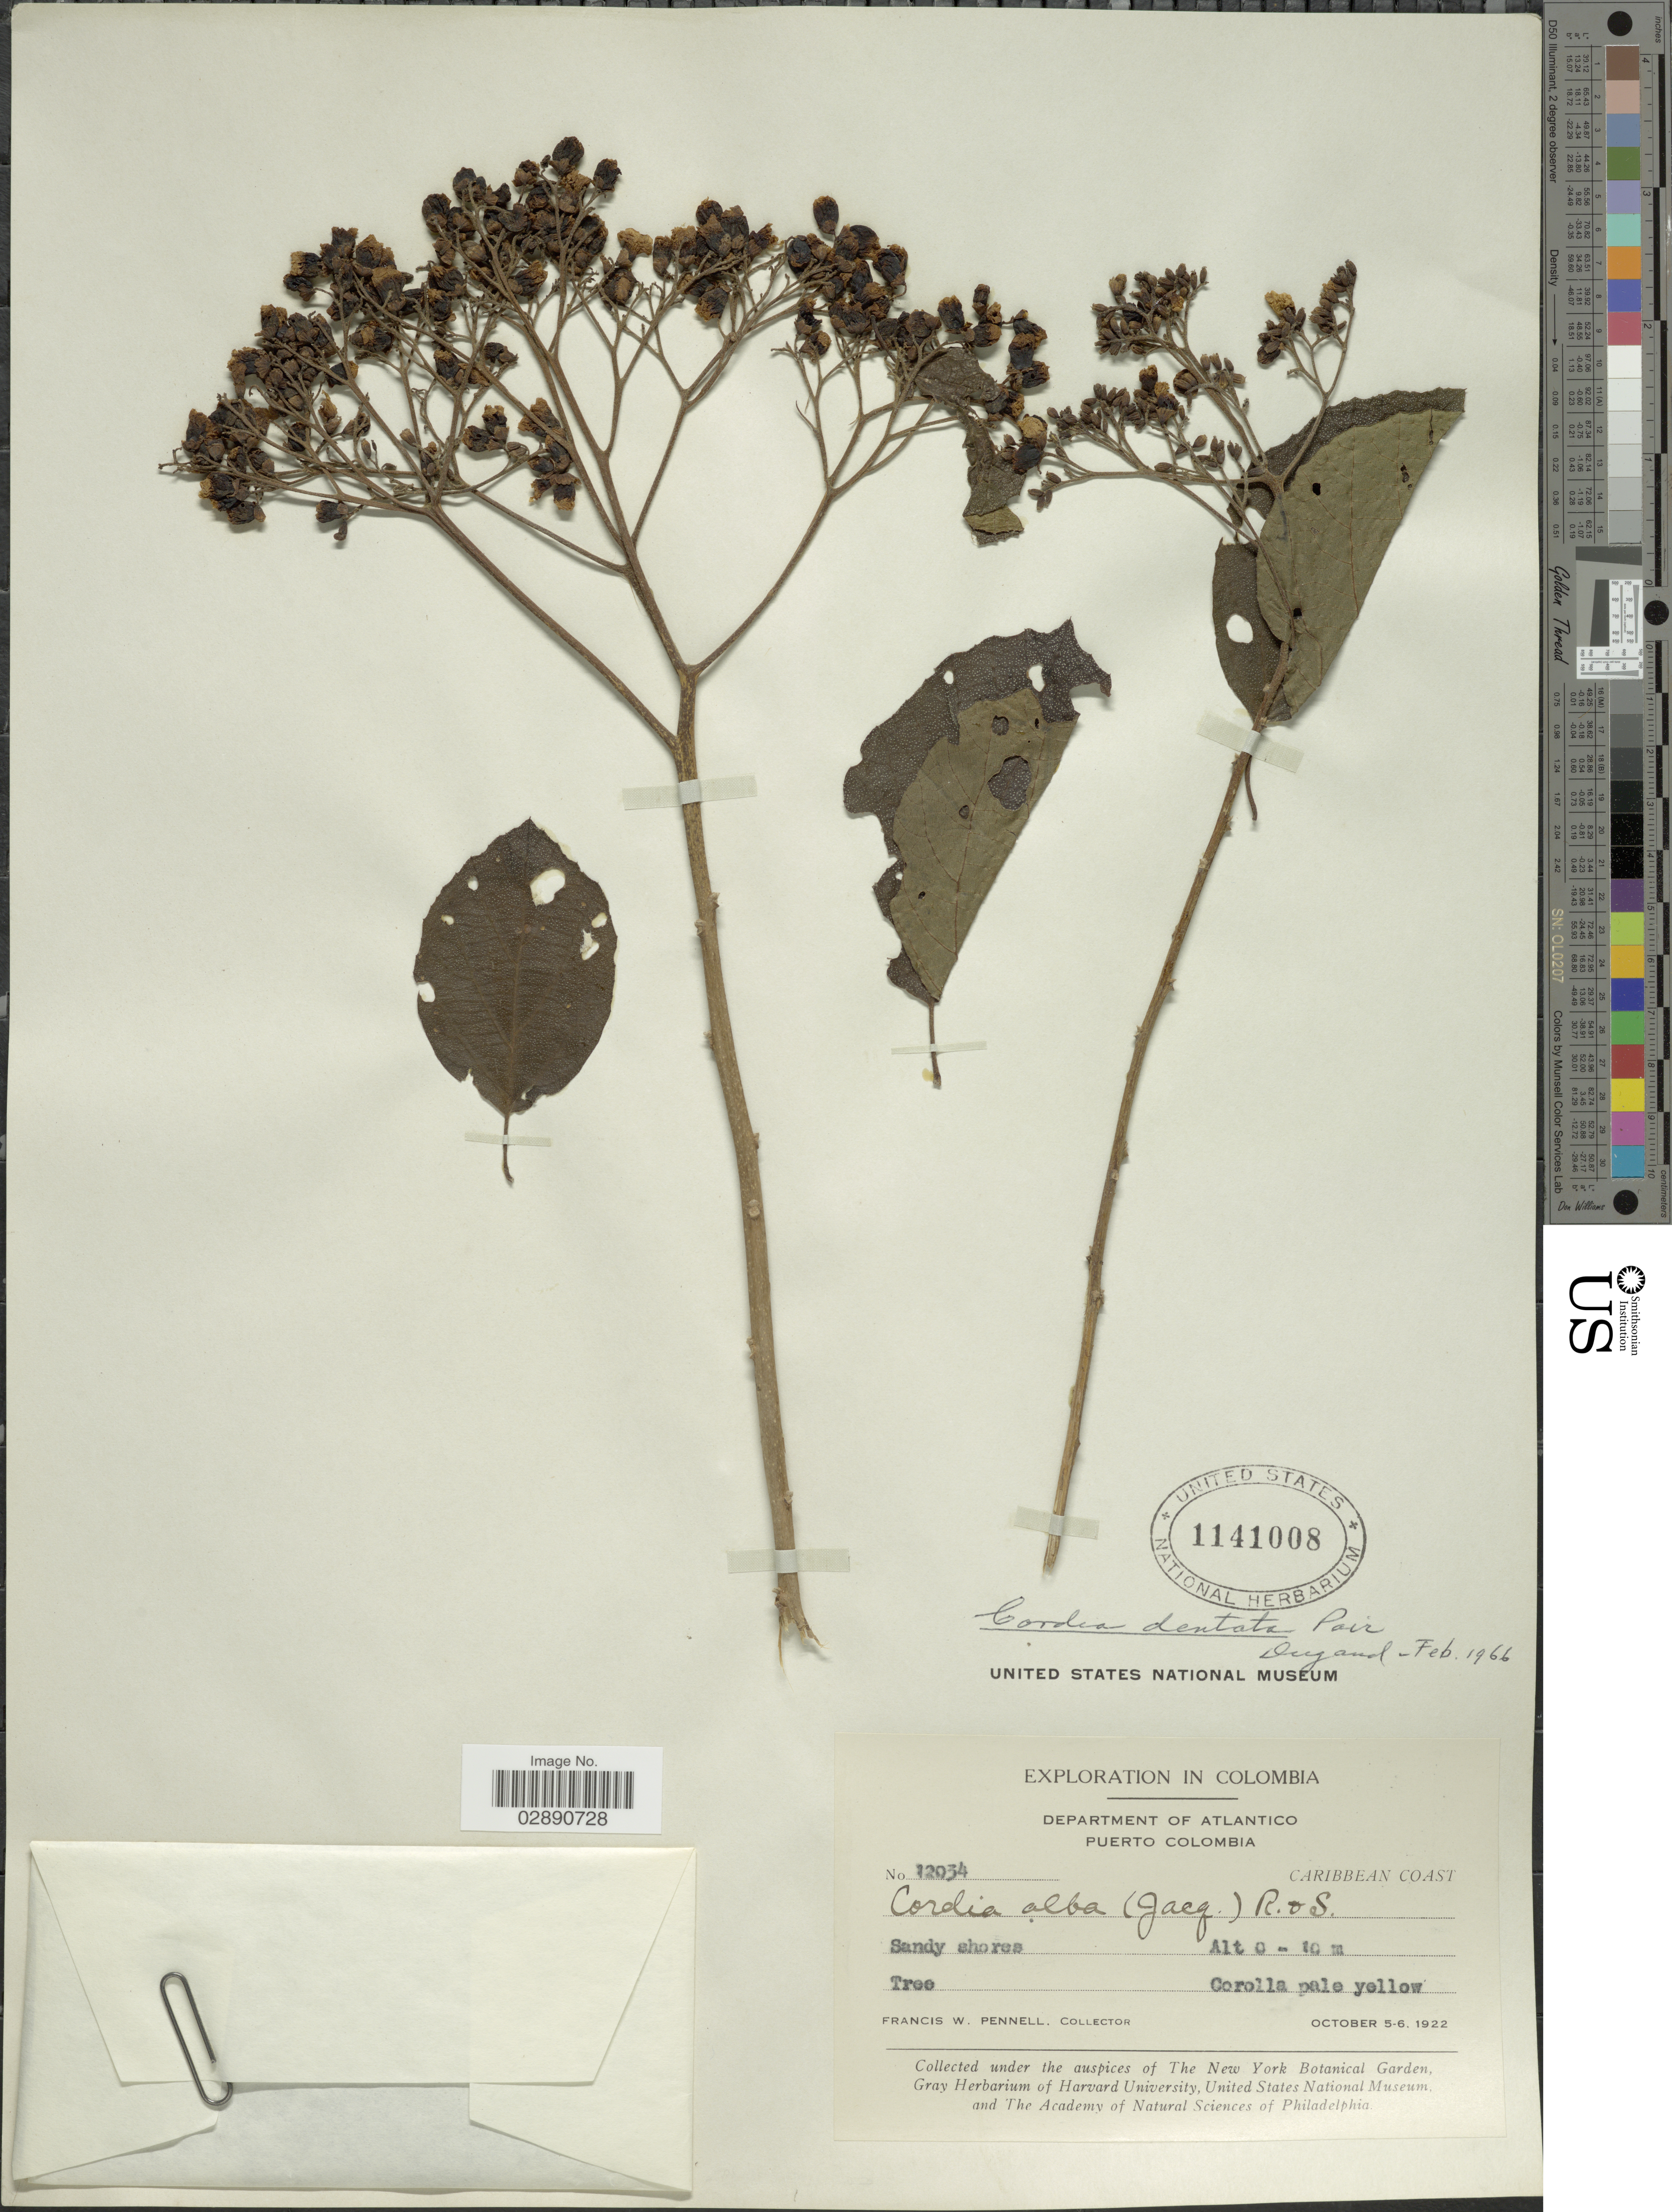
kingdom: Plantae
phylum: Tracheophyta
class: Magnoliopsida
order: Boraginales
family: Cordiaceae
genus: Cordia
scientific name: Cordia dentata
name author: Poir.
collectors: F. W. Pennell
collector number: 12034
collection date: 1922-10-05/1922-10-06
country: Colombia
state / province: Atlántico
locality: Department of Atlantico. Puerto Colombia. Caribbean Coast.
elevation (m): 0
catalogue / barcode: US 1141008